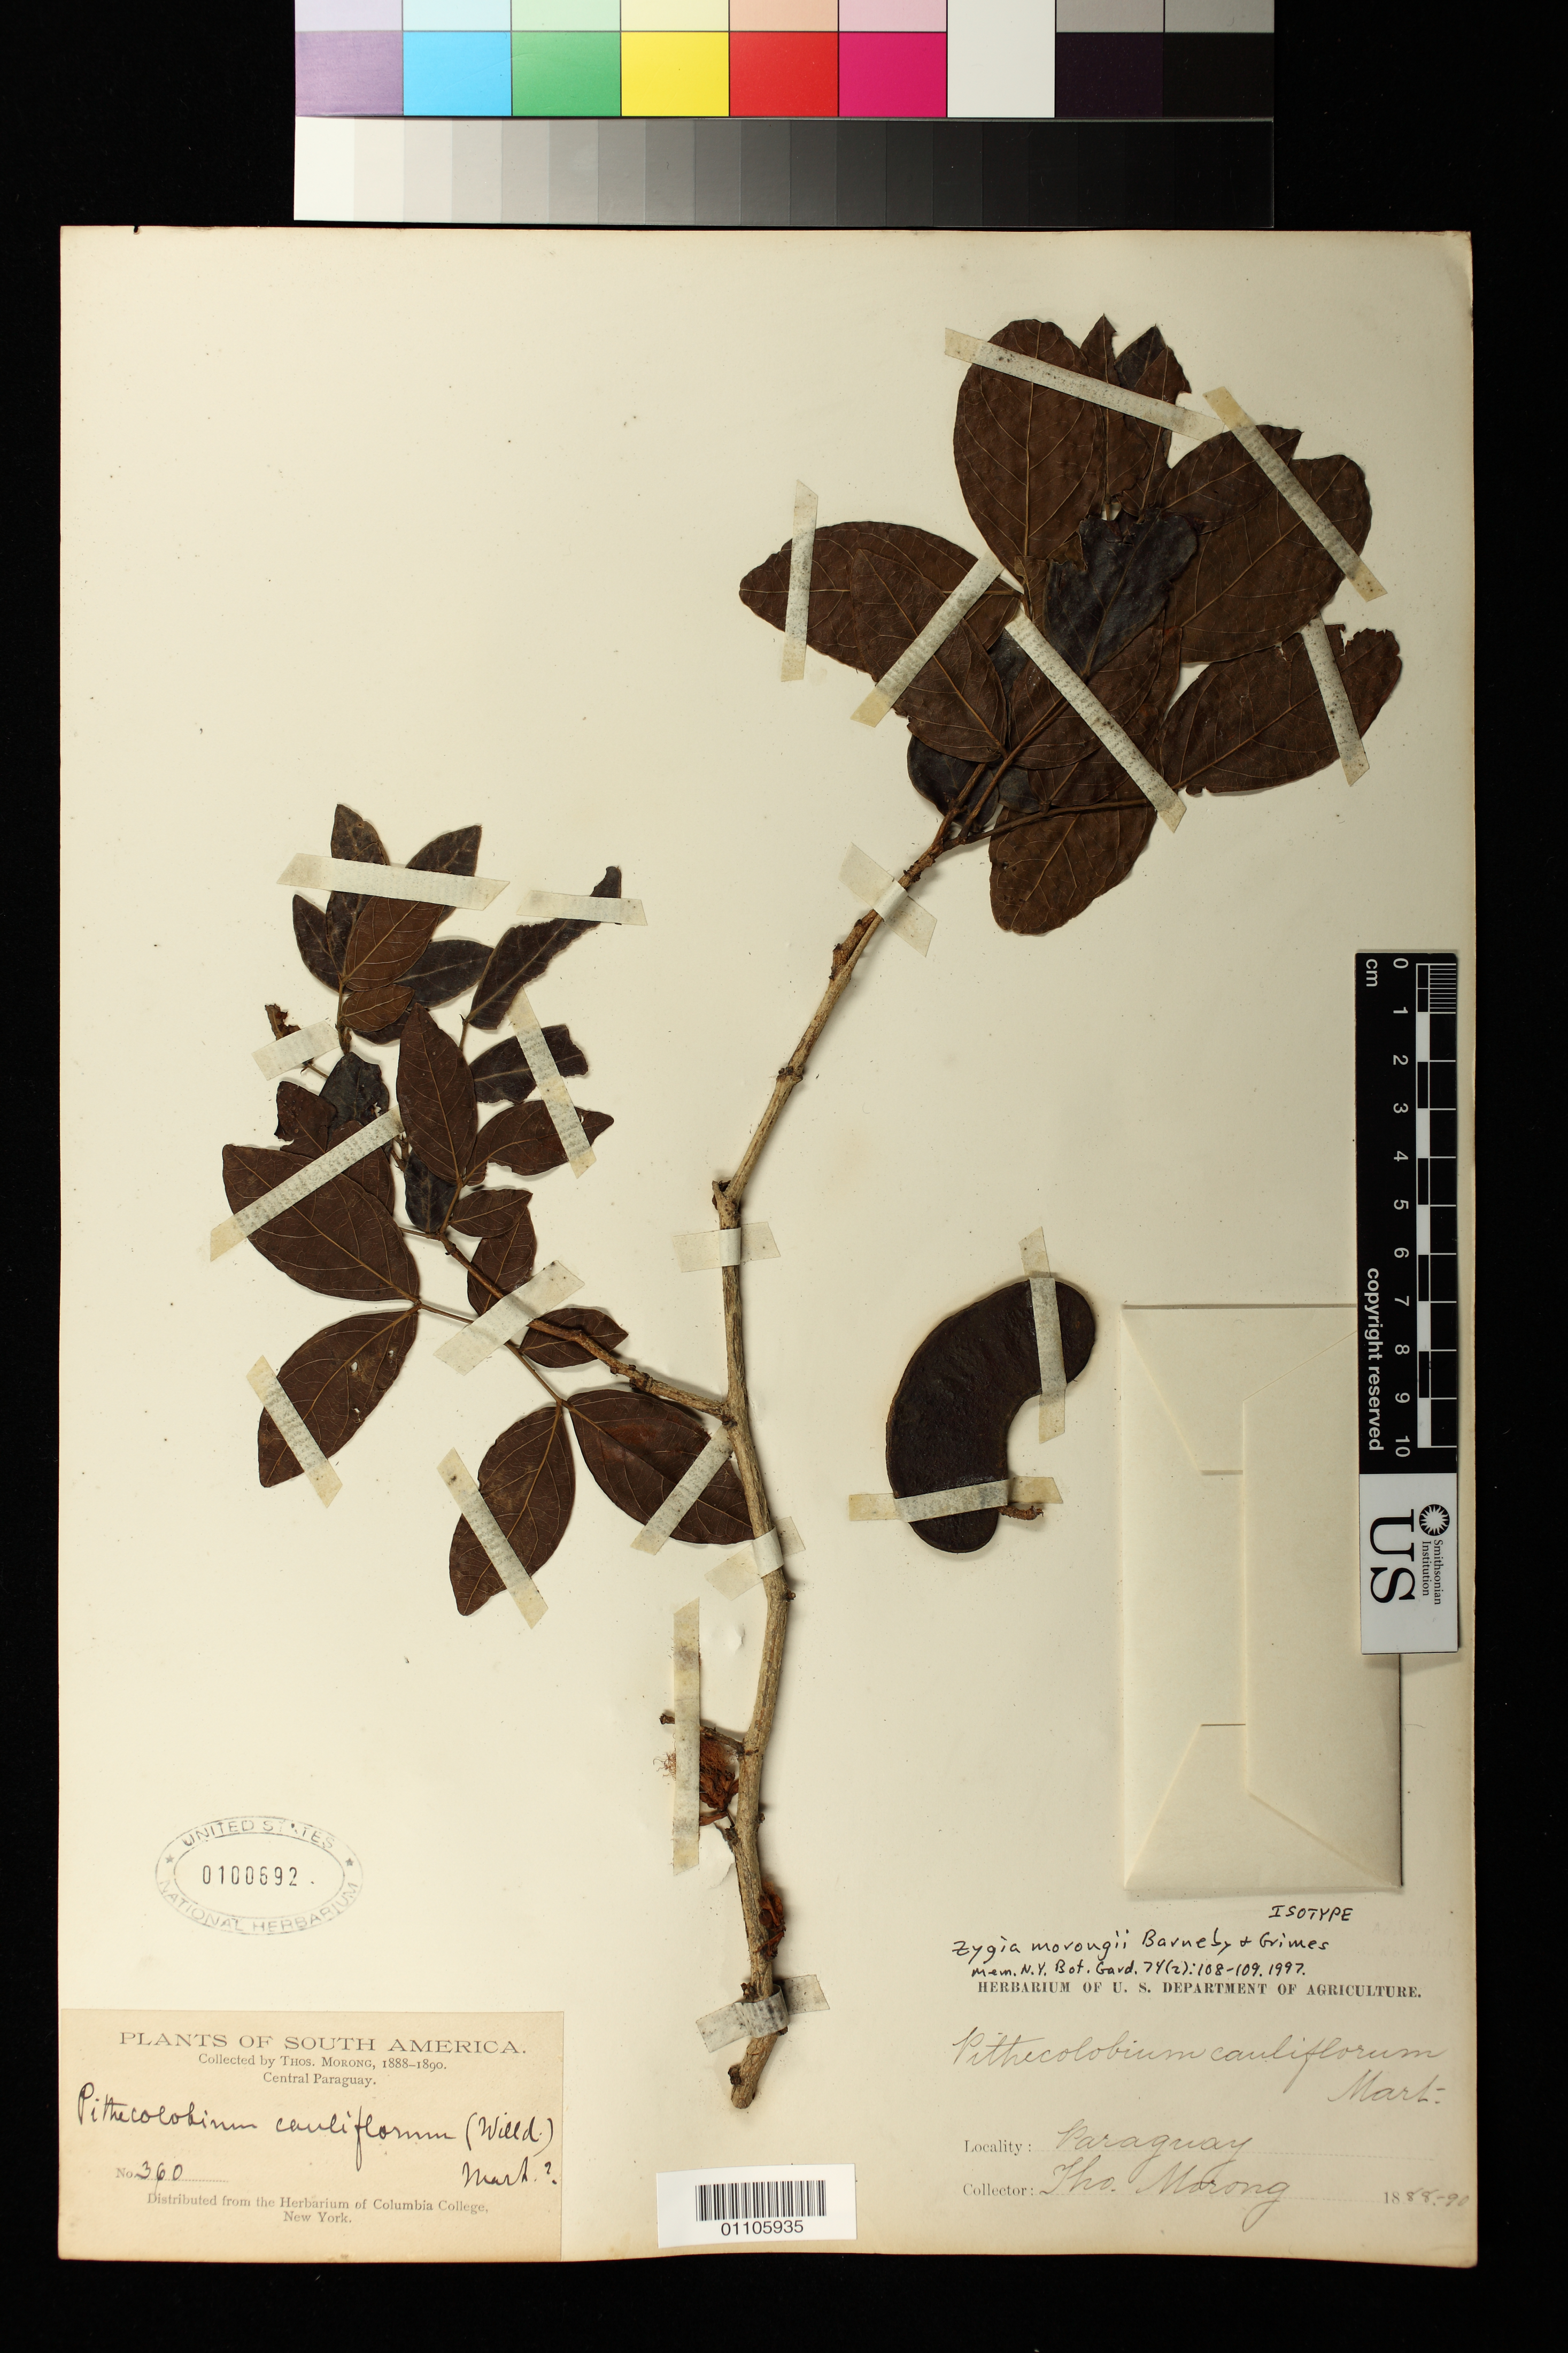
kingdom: Plantae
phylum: Tracheophyta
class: Magnoliopsida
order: Fabales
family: Fabaceae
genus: Zygia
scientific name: Zygia morongii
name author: Barneby & J.W. Grimes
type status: Isotype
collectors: T. Morong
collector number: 360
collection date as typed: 1888 to -- --- 1890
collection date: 1888/1890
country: Paraguay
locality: Central Paraguay.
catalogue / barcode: US 100692